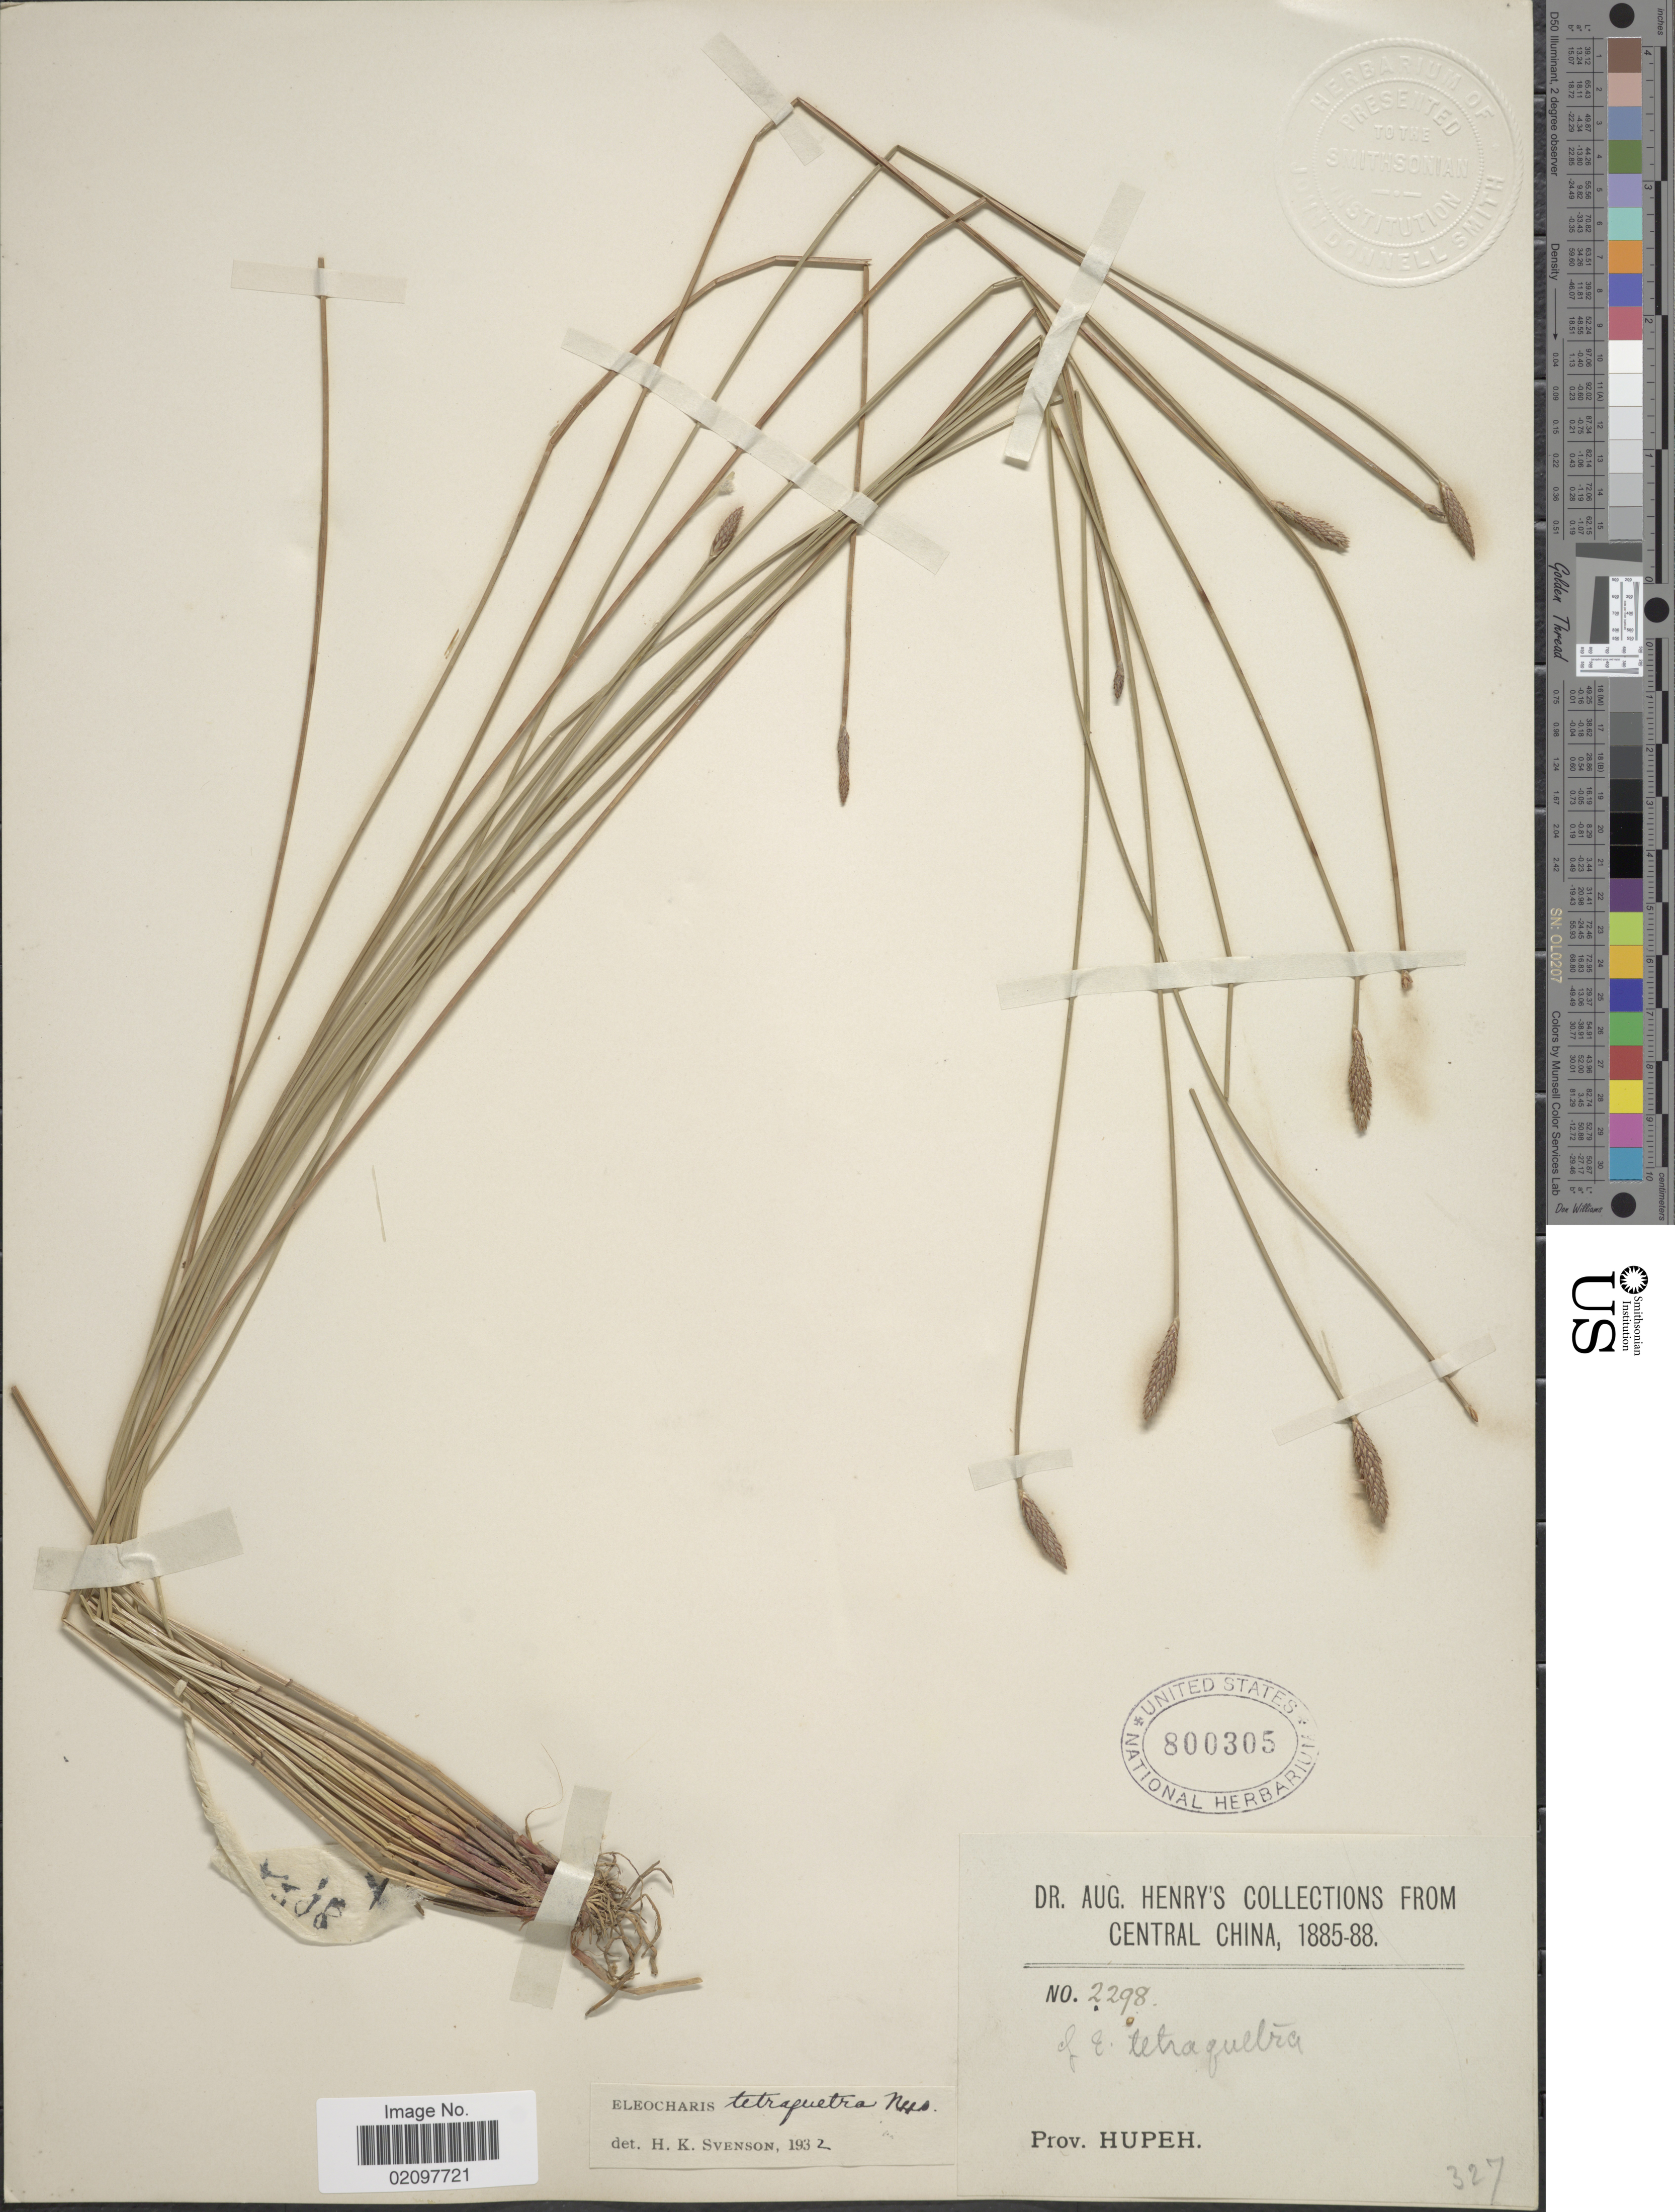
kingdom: Plantae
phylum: Tracheophyta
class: Liliopsida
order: Poales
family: Cyperaceae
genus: Eleocharis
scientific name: Eleocharis tetraquetra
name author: Nees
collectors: A. Henry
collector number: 2298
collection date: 1855/1888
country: China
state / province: Hubei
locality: Central China. Hupeh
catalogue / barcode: US 800305